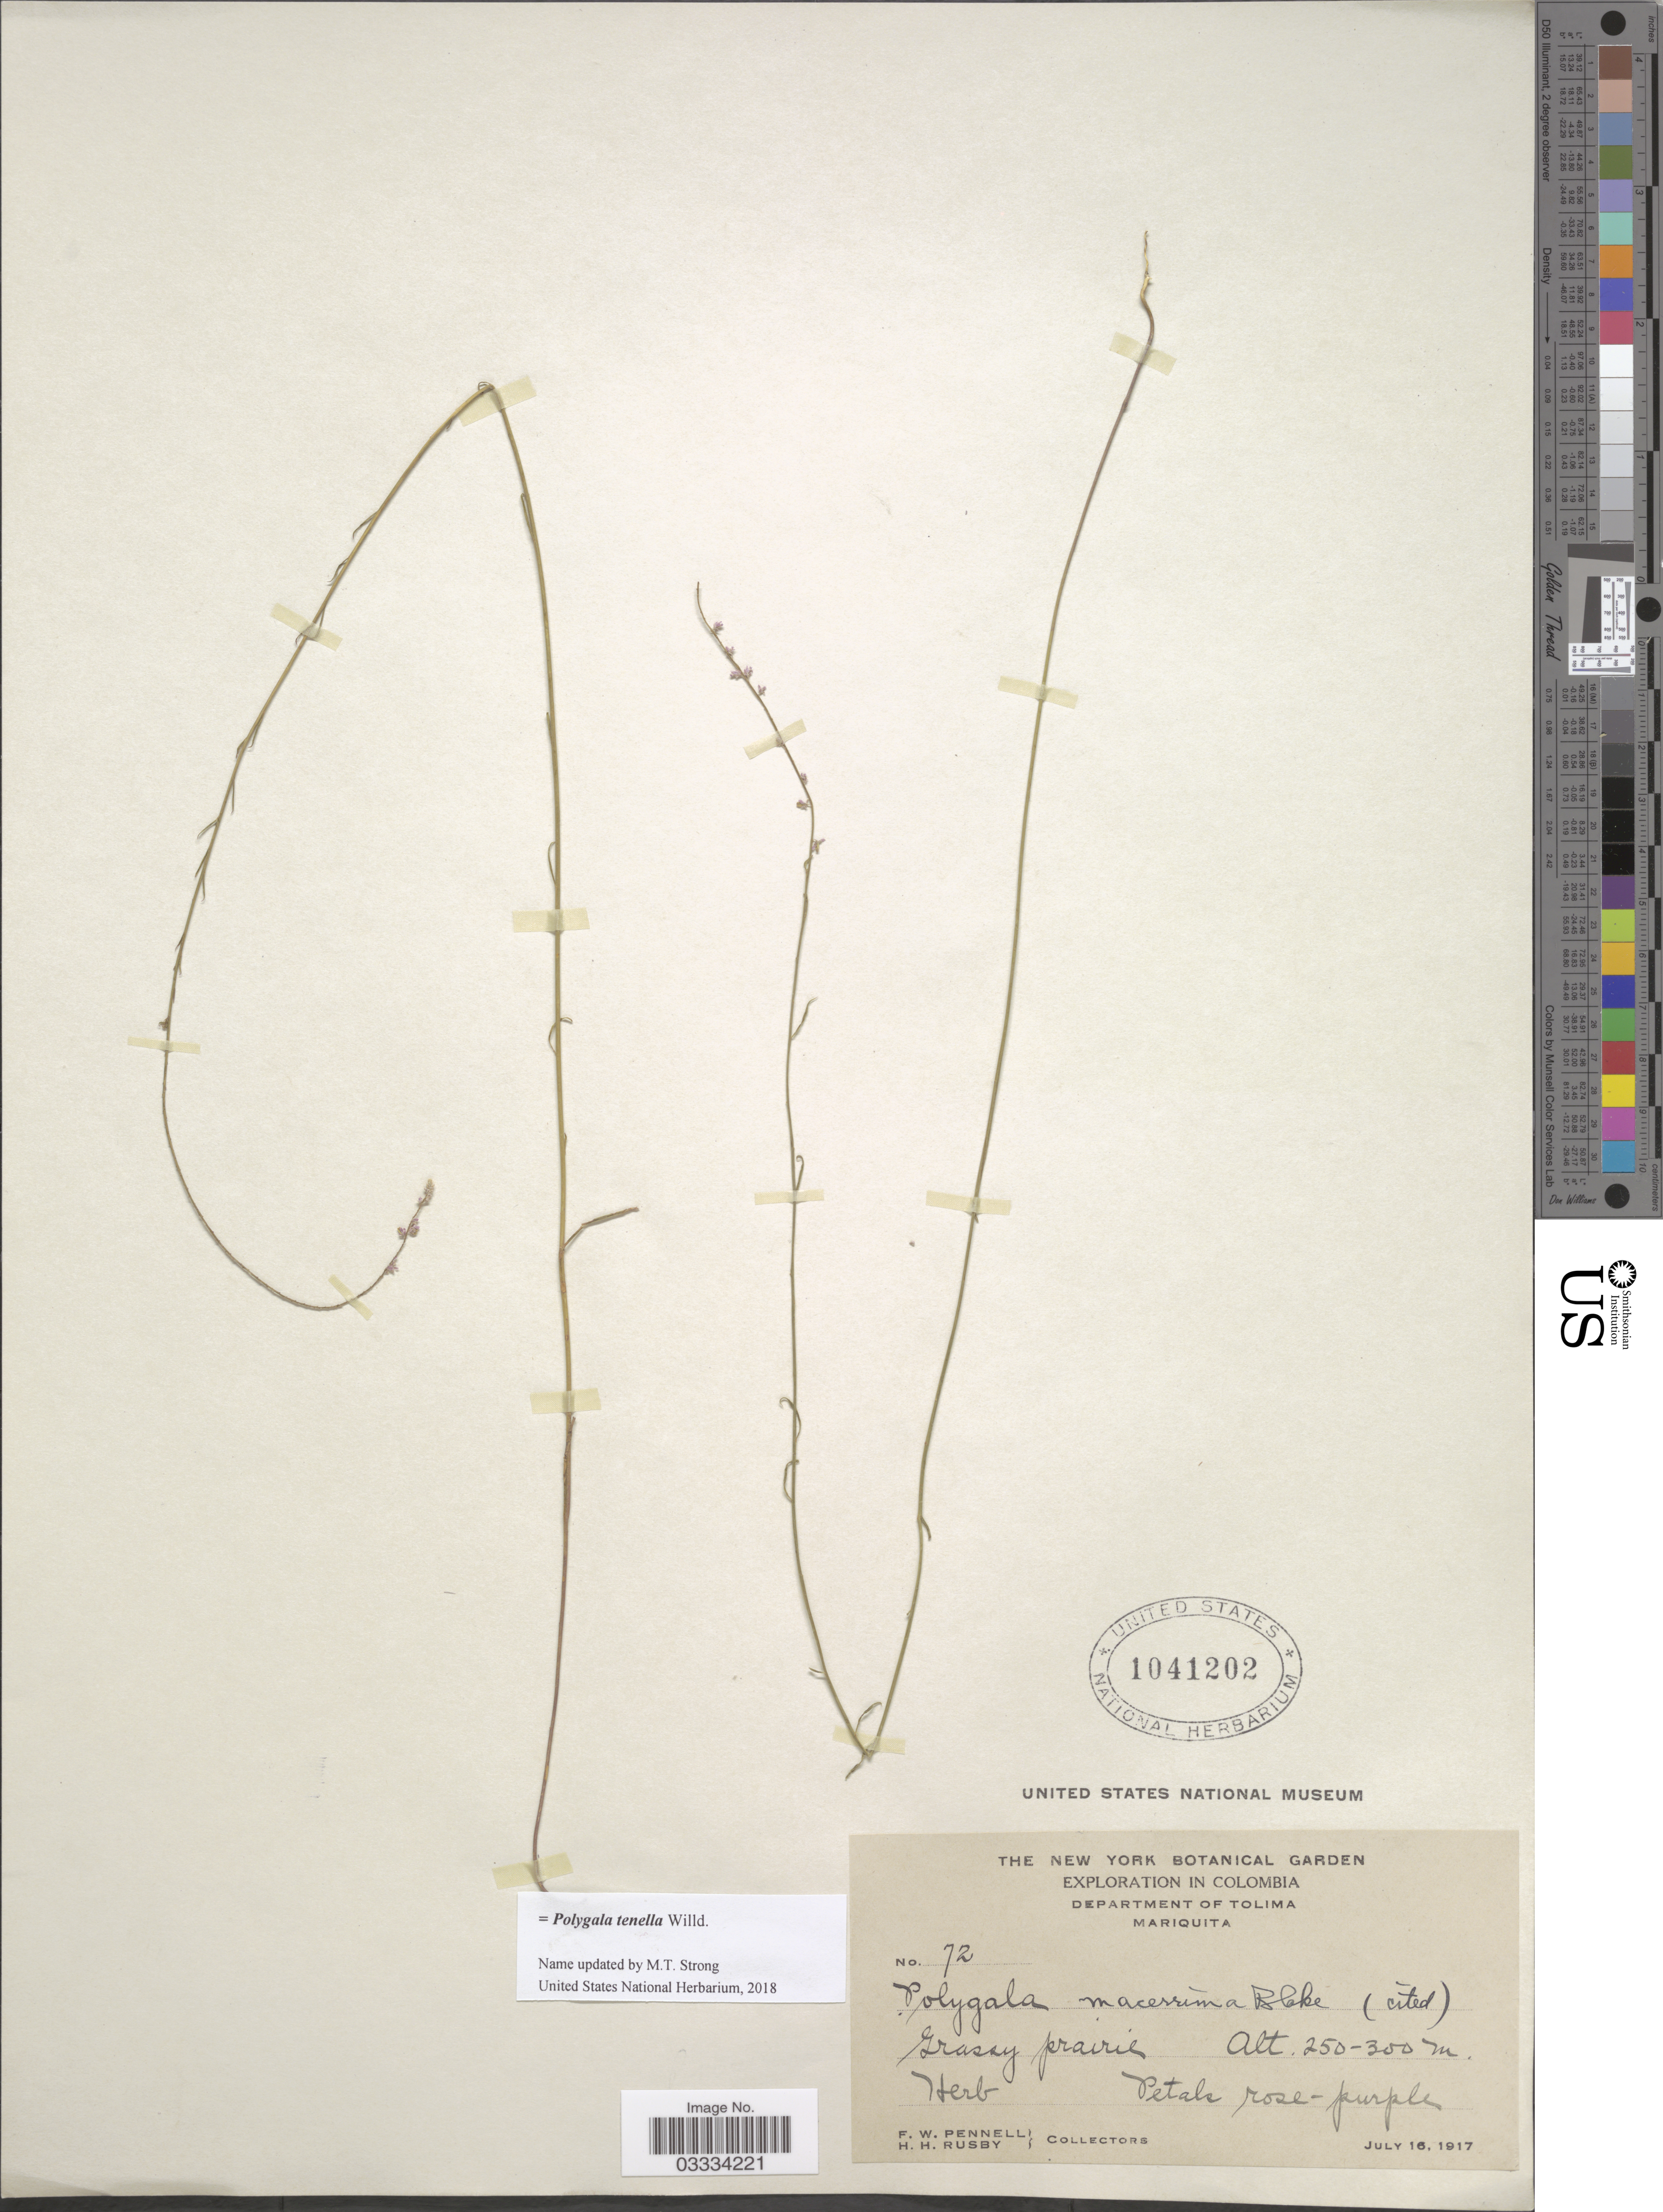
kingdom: Plantae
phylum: Tracheophyta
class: Magnoliopsida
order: Fabales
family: Polygalaceae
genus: Polygala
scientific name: Polygala tenella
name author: Willd.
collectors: F. W. Pennell & H. H. Rusby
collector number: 72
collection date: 1917-07-16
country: Colombia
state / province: Tolima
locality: Department of Tolima. Mariquita.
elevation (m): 250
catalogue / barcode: US 1041202